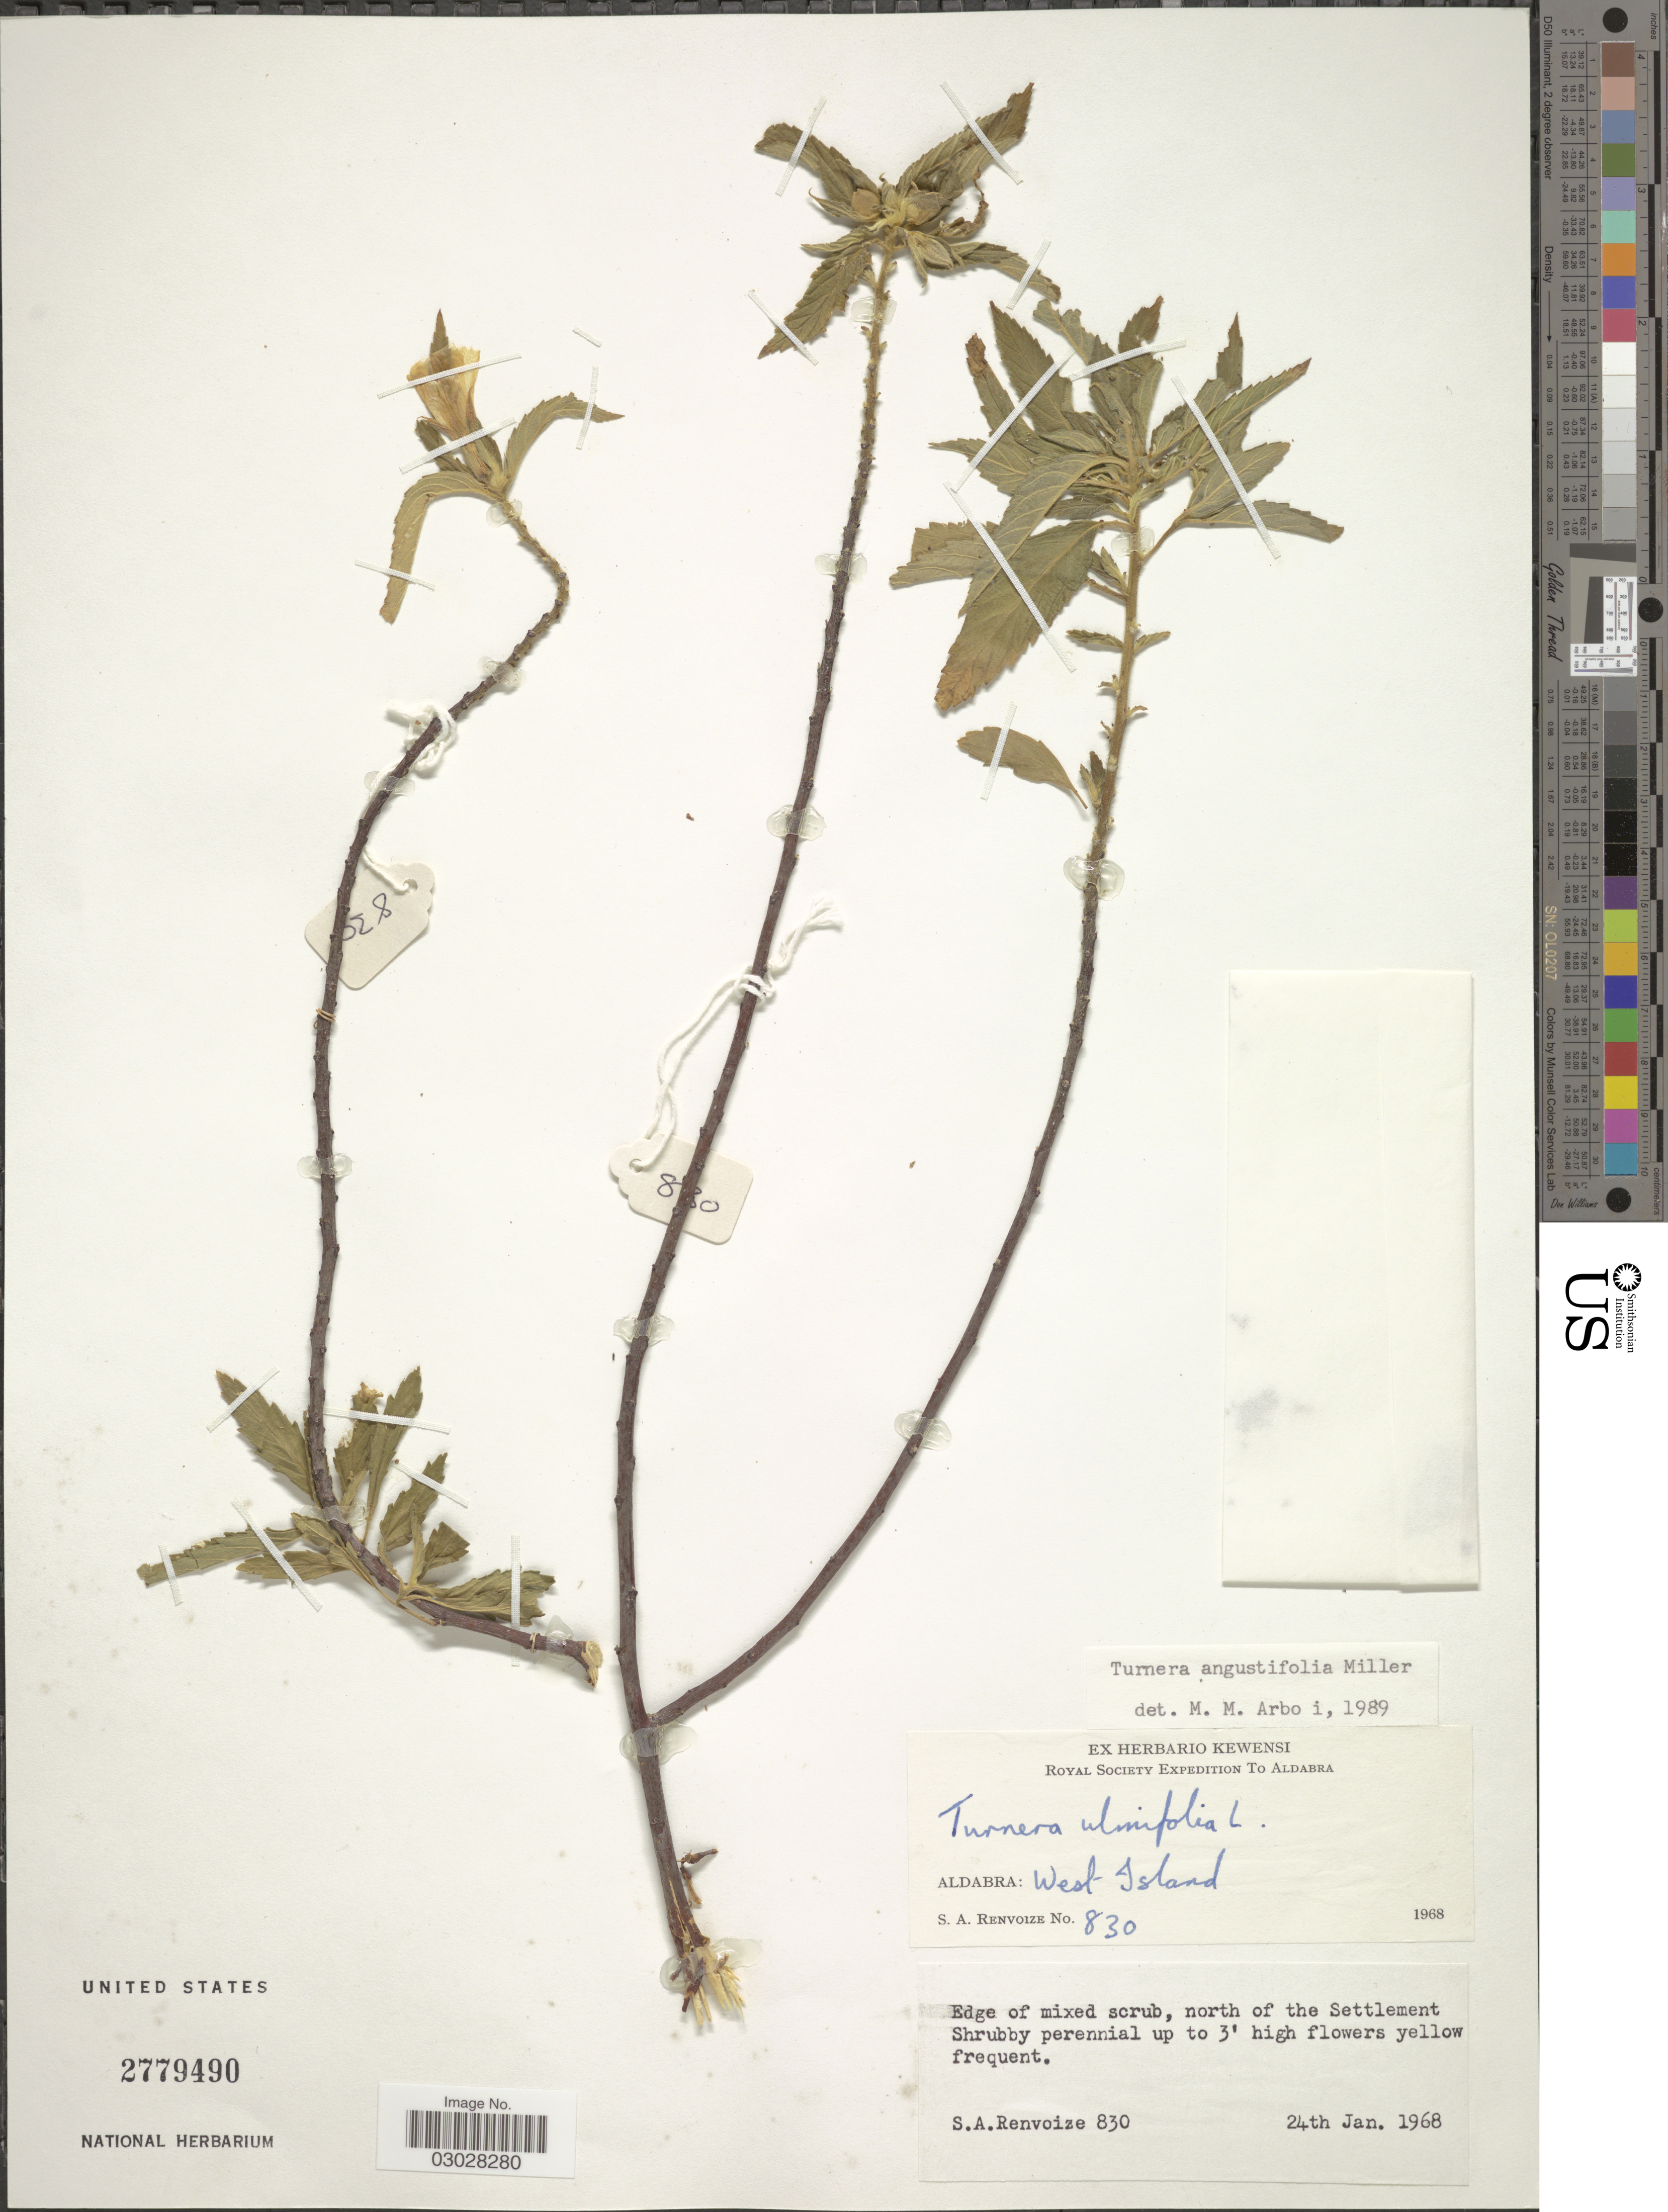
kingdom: Plantae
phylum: Tracheophyta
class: Magnoliopsida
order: Malpighiales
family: Turneraceae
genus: Turnera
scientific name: Turnera ulmifolia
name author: L.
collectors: S. A. Renvoize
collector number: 830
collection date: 1968-01-24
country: Seychelles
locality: Aldabra: West Island. Edge of mixed scrub, north of the Settlement.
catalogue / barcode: US 2779490